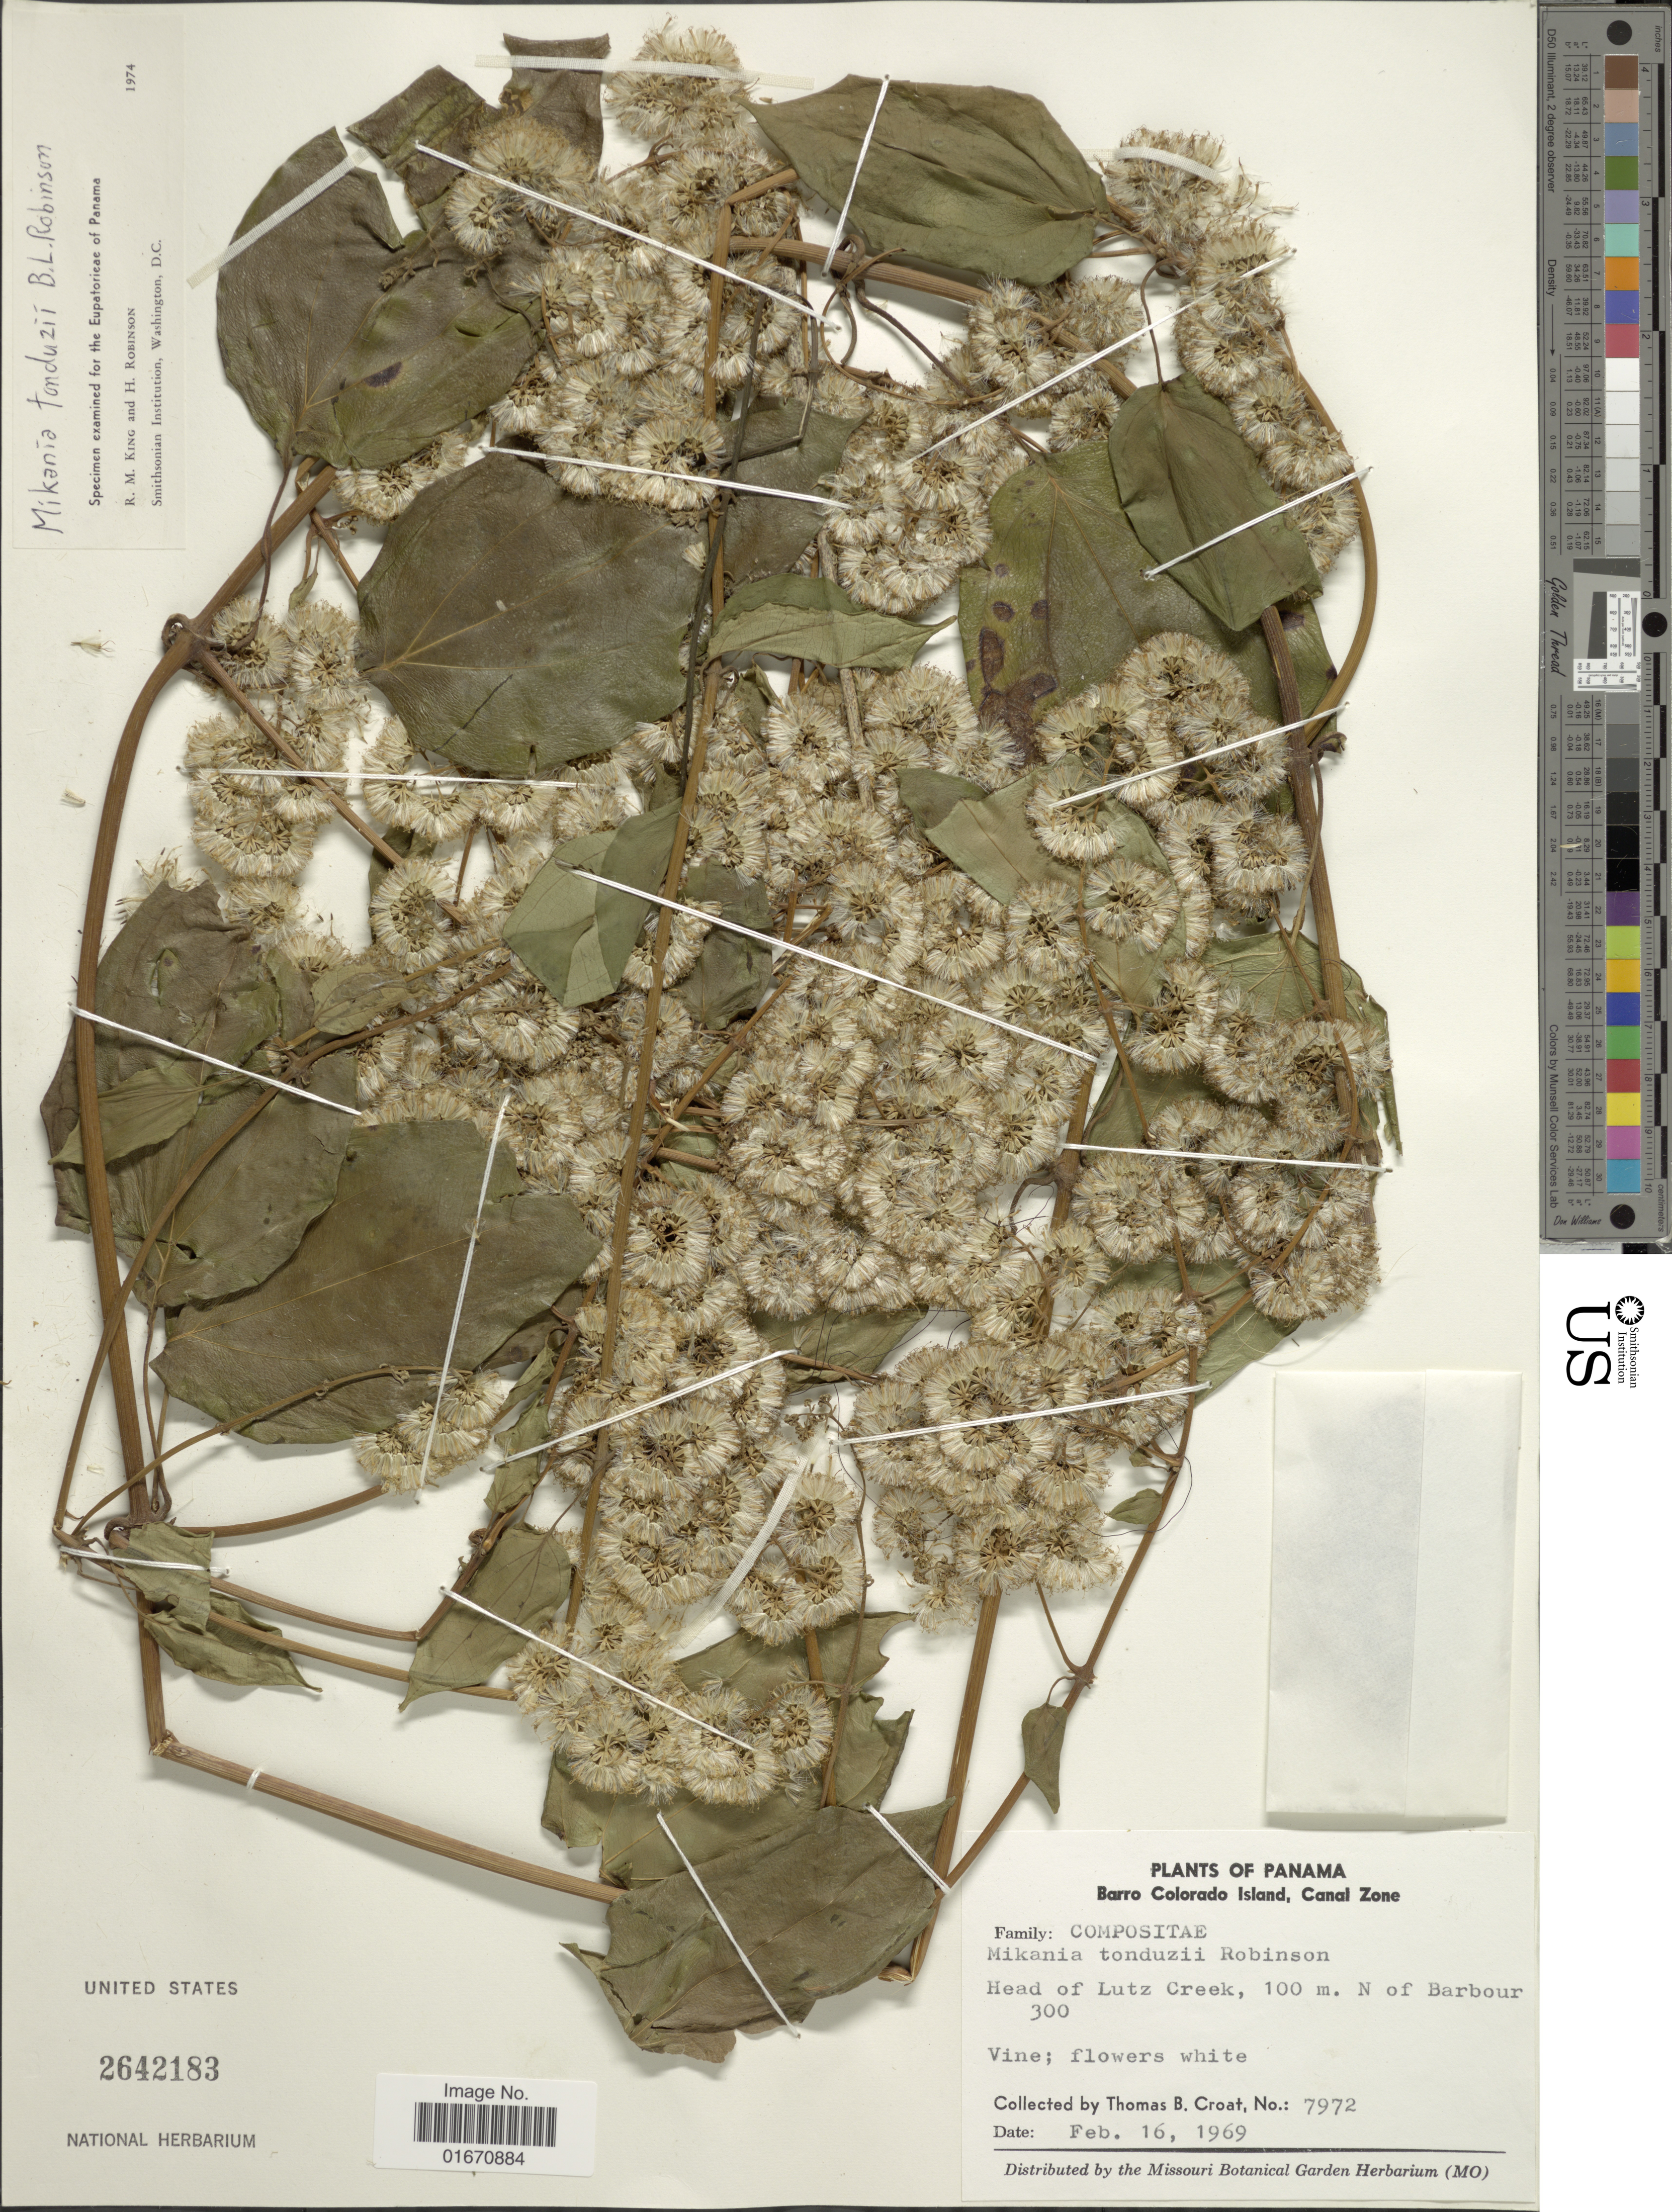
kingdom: Plantae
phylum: Tracheophyta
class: Magnoliopsida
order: Asterales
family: Asteraceae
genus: Mikania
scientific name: Mikania tonduzii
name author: B.L. Rob.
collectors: T. B. Croat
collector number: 7972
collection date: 1969-02-16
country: Panama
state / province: Panamá Oeste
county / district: Canal Zone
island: Barro Colorado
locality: Barro Colorado Island, Canal Zone, head of Lutz Creek, N of Barbour 300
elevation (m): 100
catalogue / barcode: US 2642183